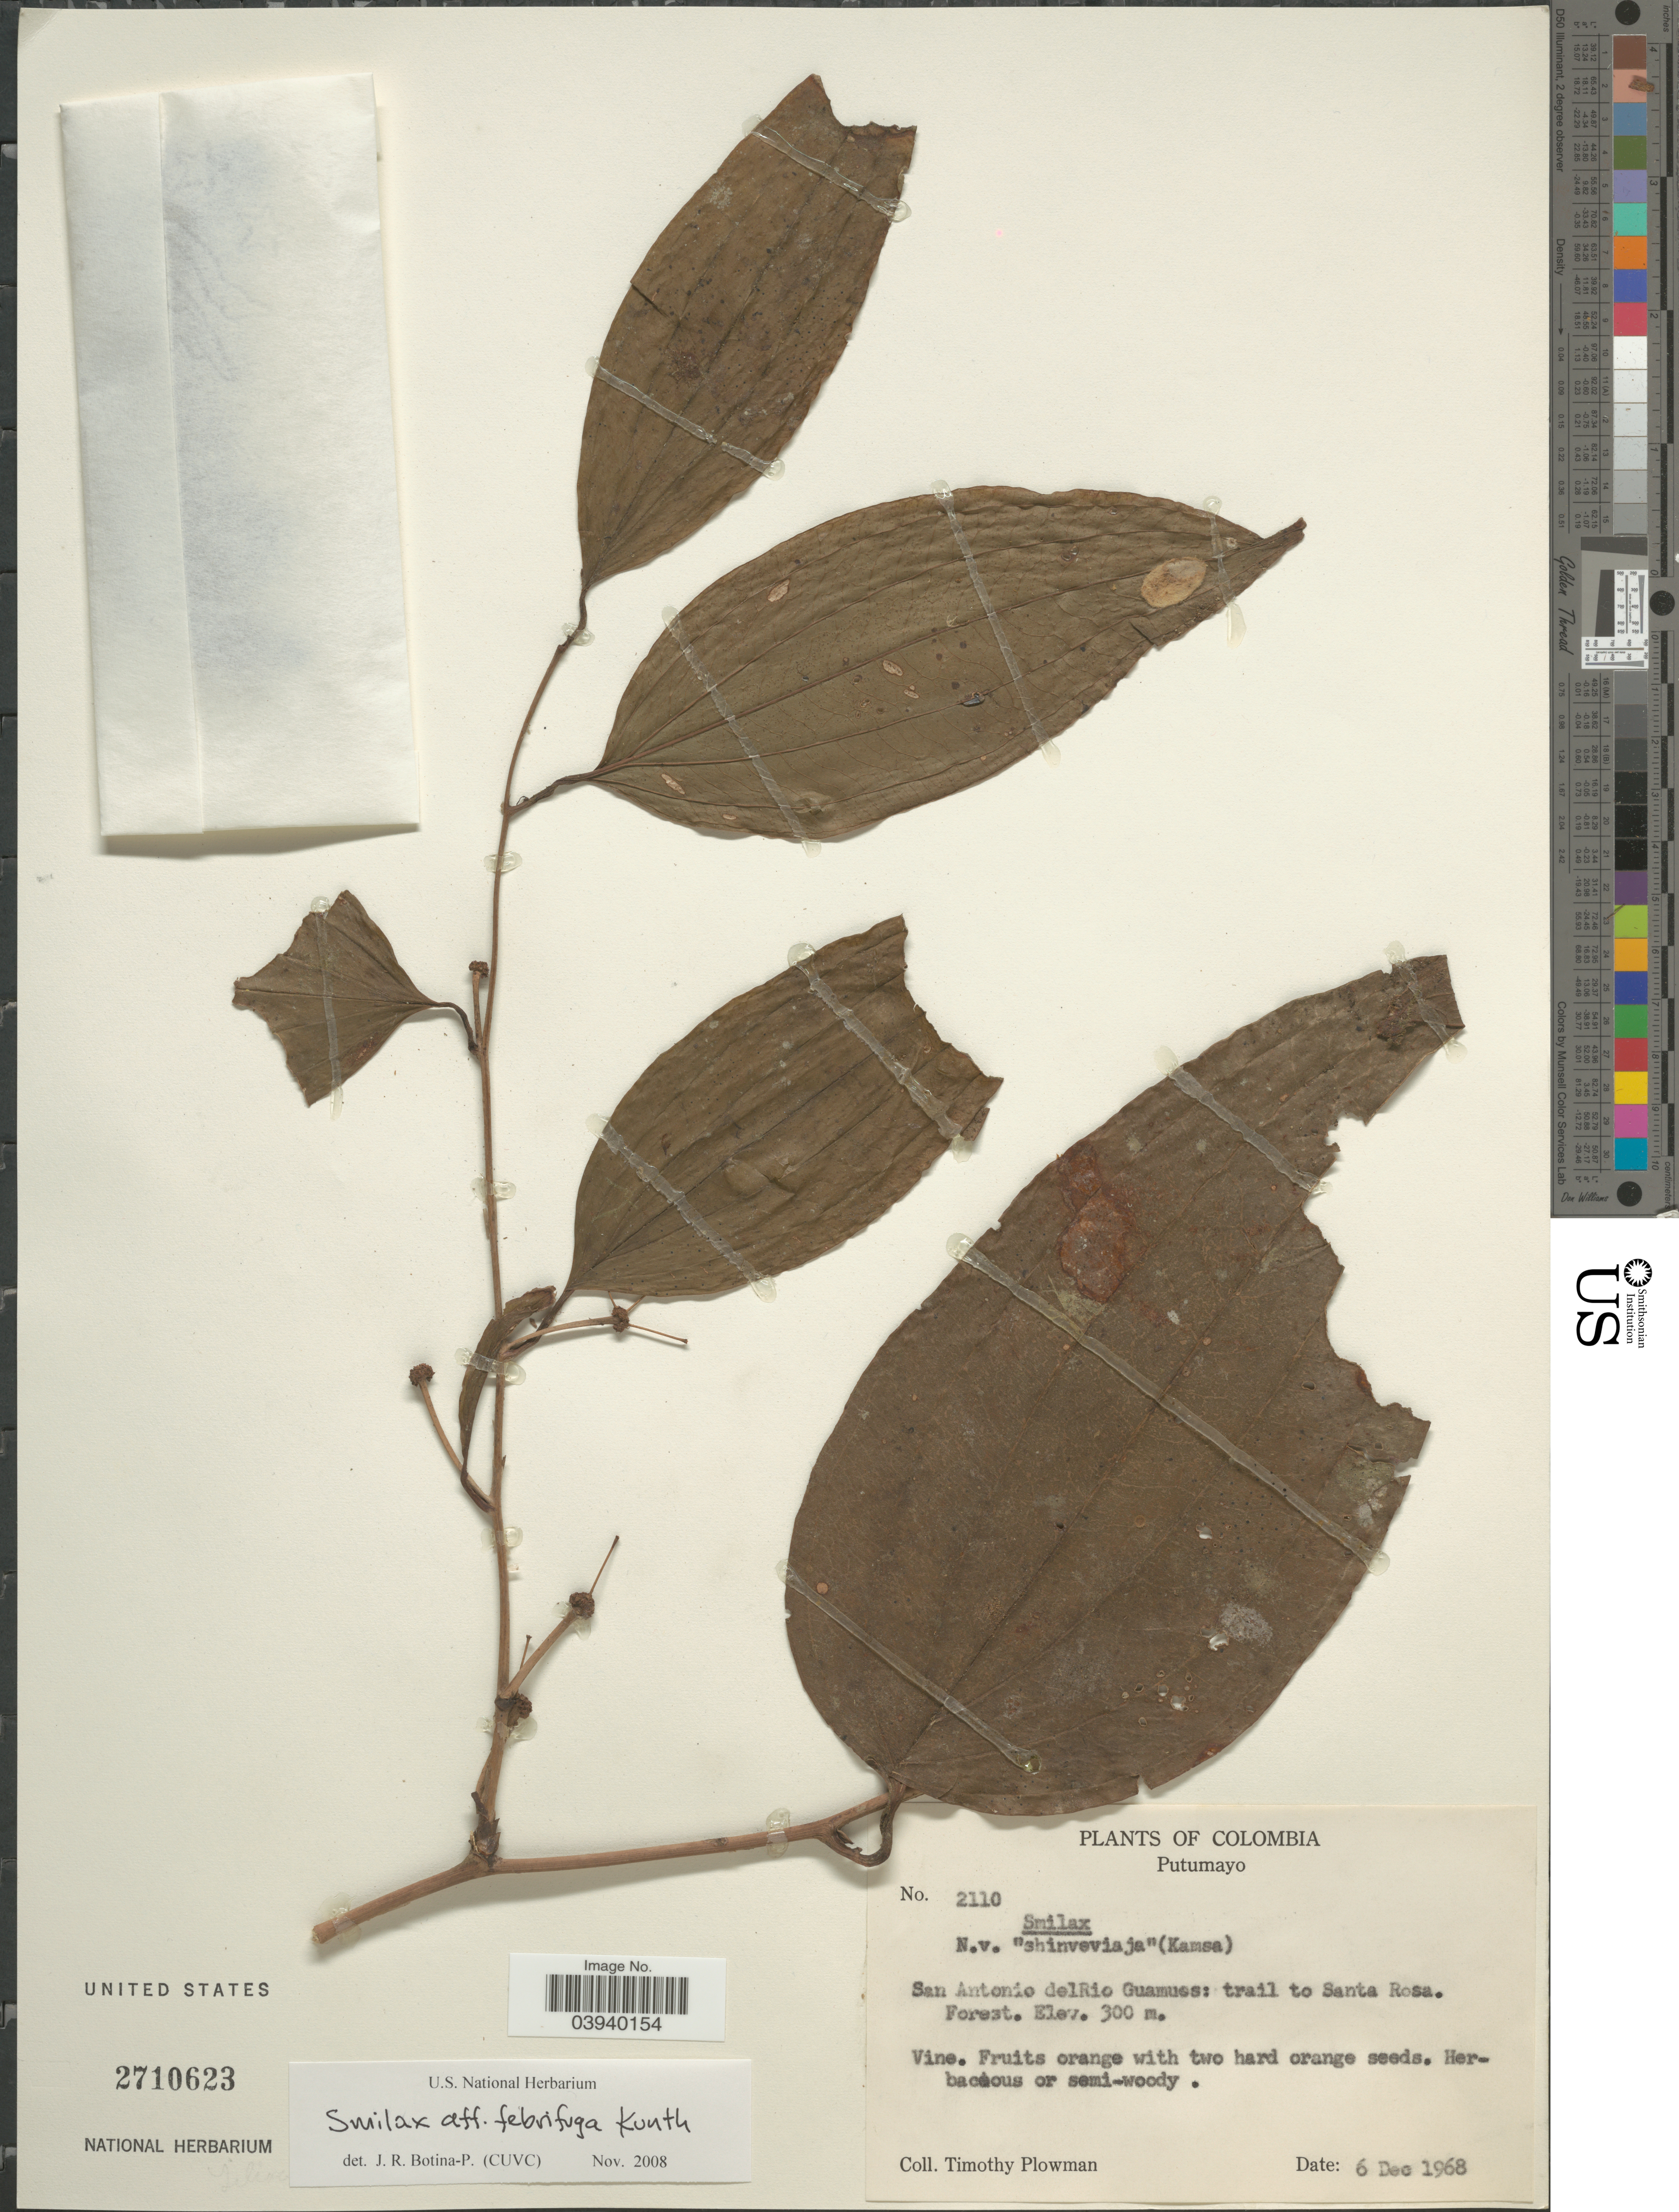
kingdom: Plantae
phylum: Tracheophyta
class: Liliopsida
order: Liliales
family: Smilacaceae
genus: Smilax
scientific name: Smilax febrifuga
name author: Kunth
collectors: T. Plowman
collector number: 2110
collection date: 1968-12-06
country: Colombia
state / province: Putumayo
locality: San Antonio del Rio Guamues: trail to Santa Rosa Forest.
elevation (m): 300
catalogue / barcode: US 2710623